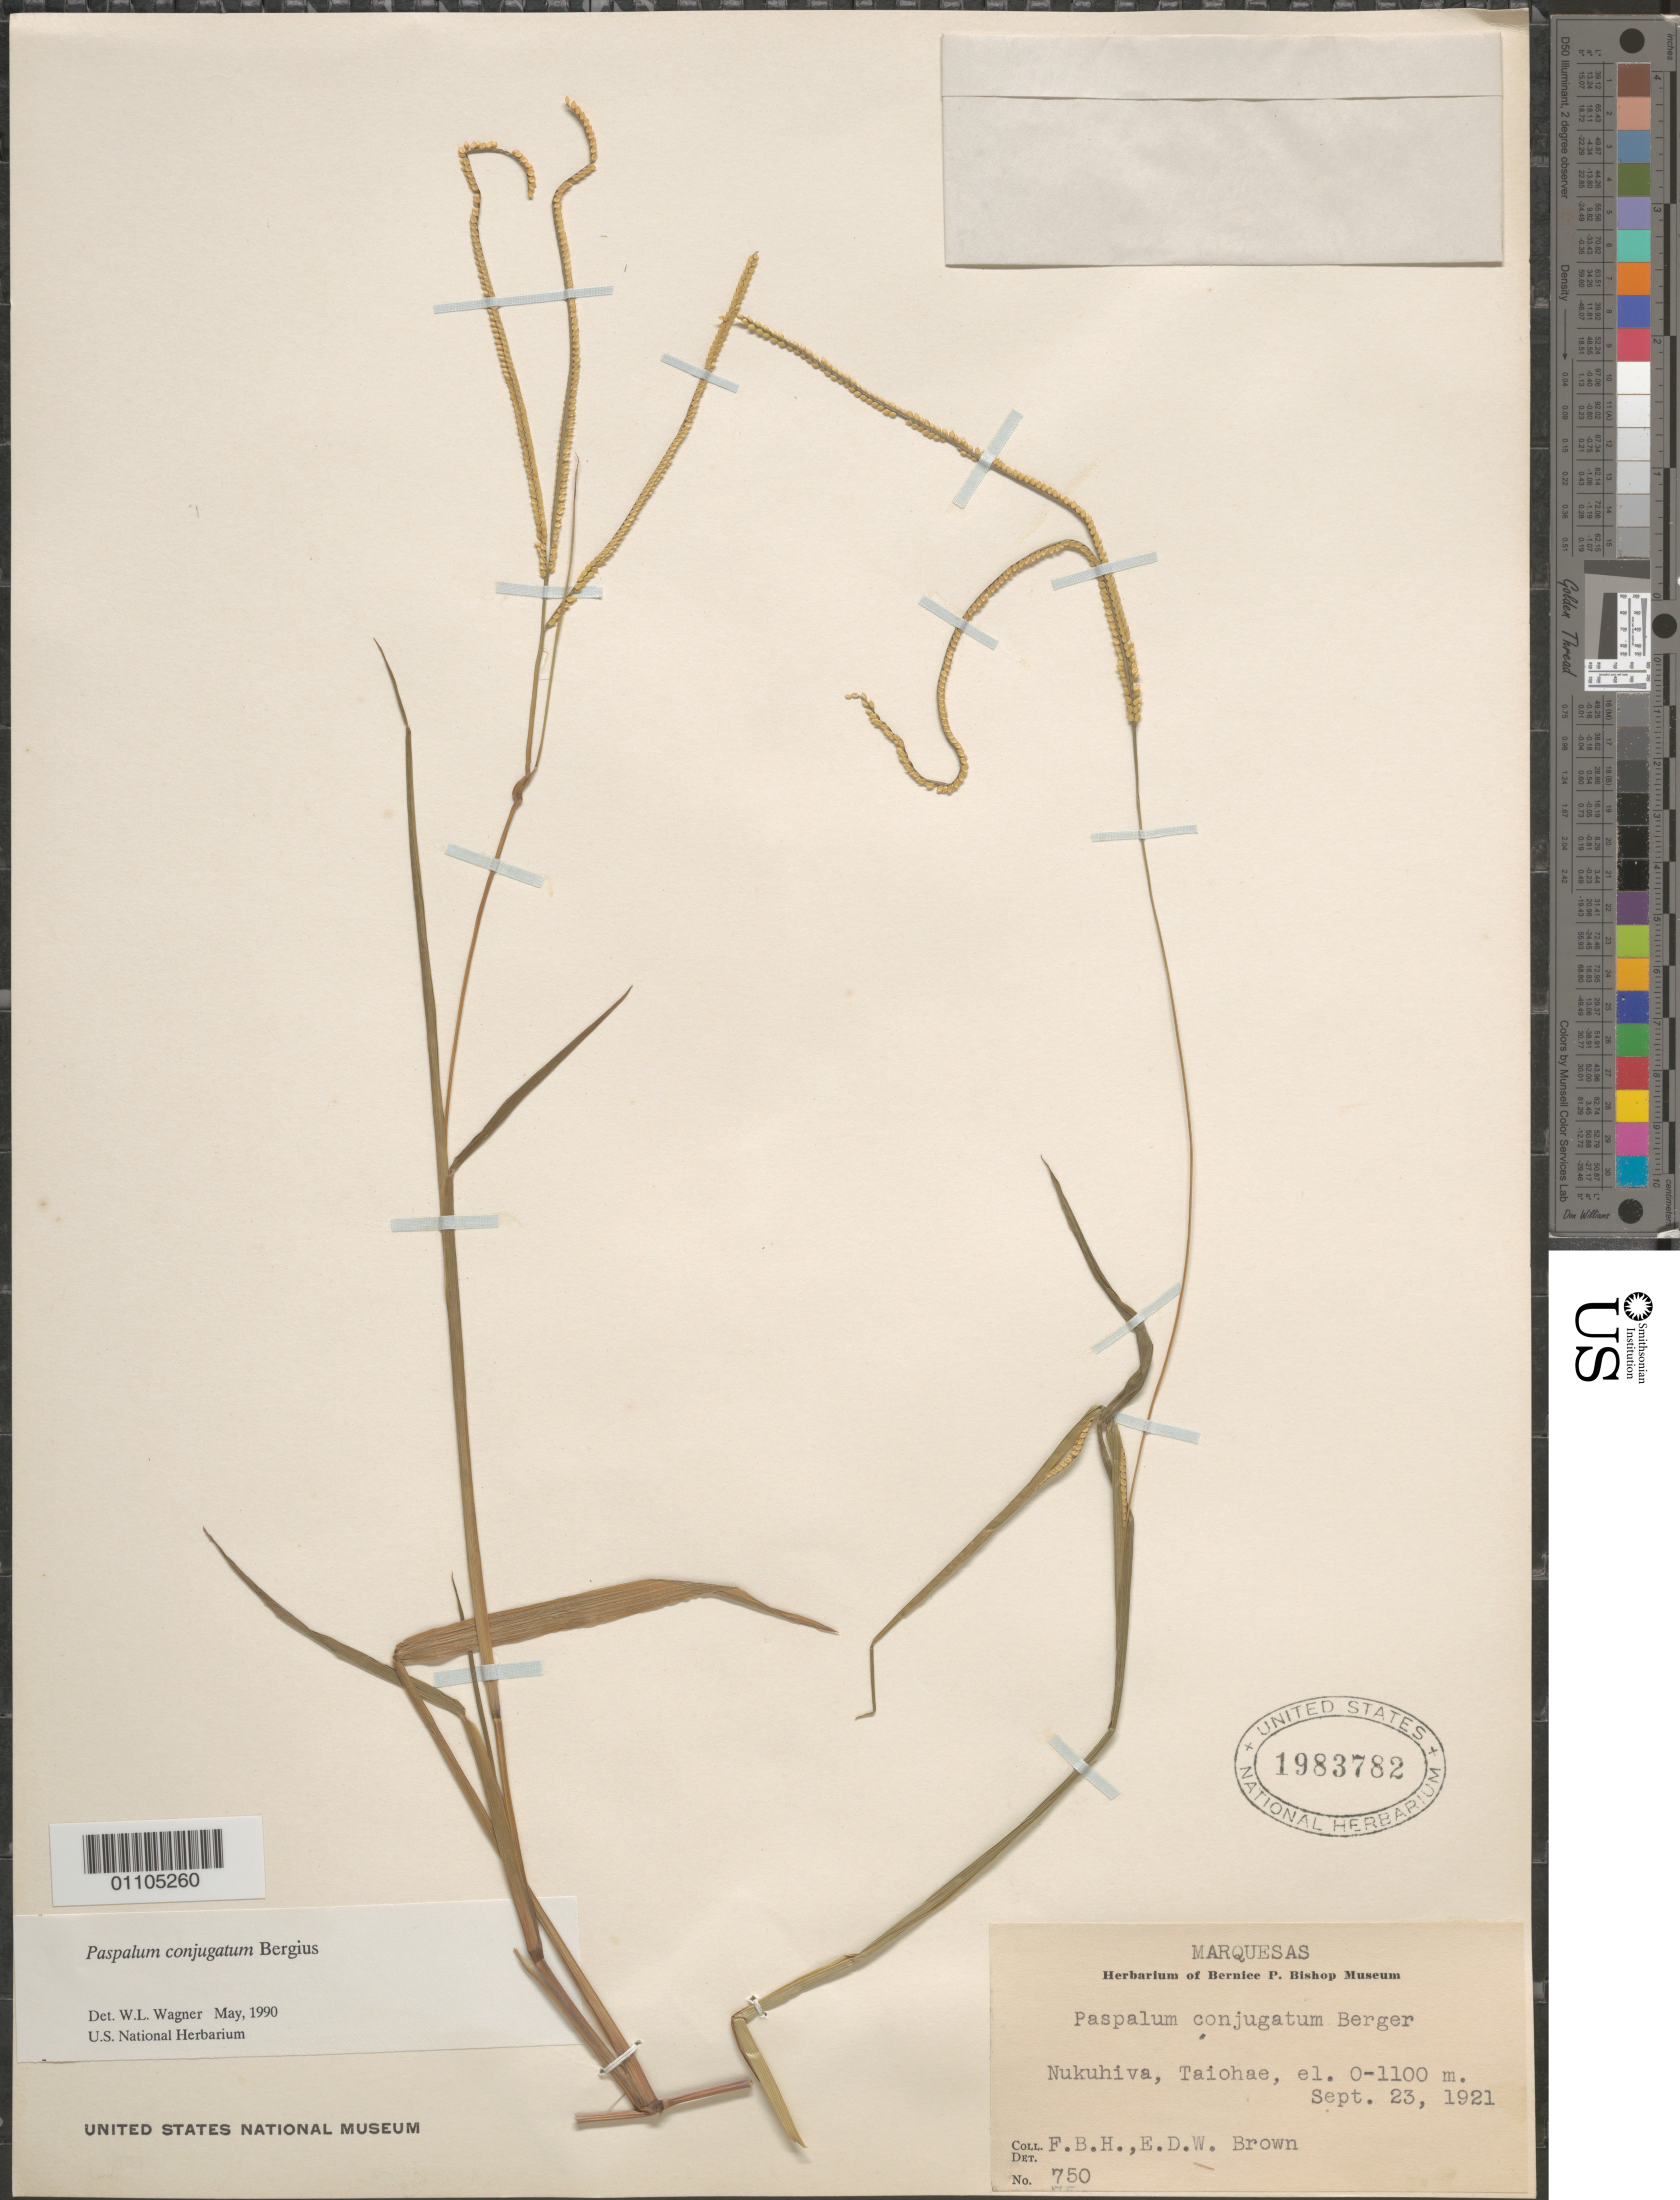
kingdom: Plantae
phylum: Tracheophyta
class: Liliopsida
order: Poales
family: Poaceae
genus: Paspalum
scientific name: Paspalum conjugatum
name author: P.J. Bergius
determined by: Wagner, W. L., (BOT), Smithsonian Institution - National Museum of Natural History (UNITED STATES)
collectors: F. Brown & E. Brown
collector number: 750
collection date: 1921-09-23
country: French Polynesia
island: Nuku Hiva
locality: Taiohae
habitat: Abundant on open slopes and under Hibiscus tiliaceus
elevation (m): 0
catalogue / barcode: US 1983782